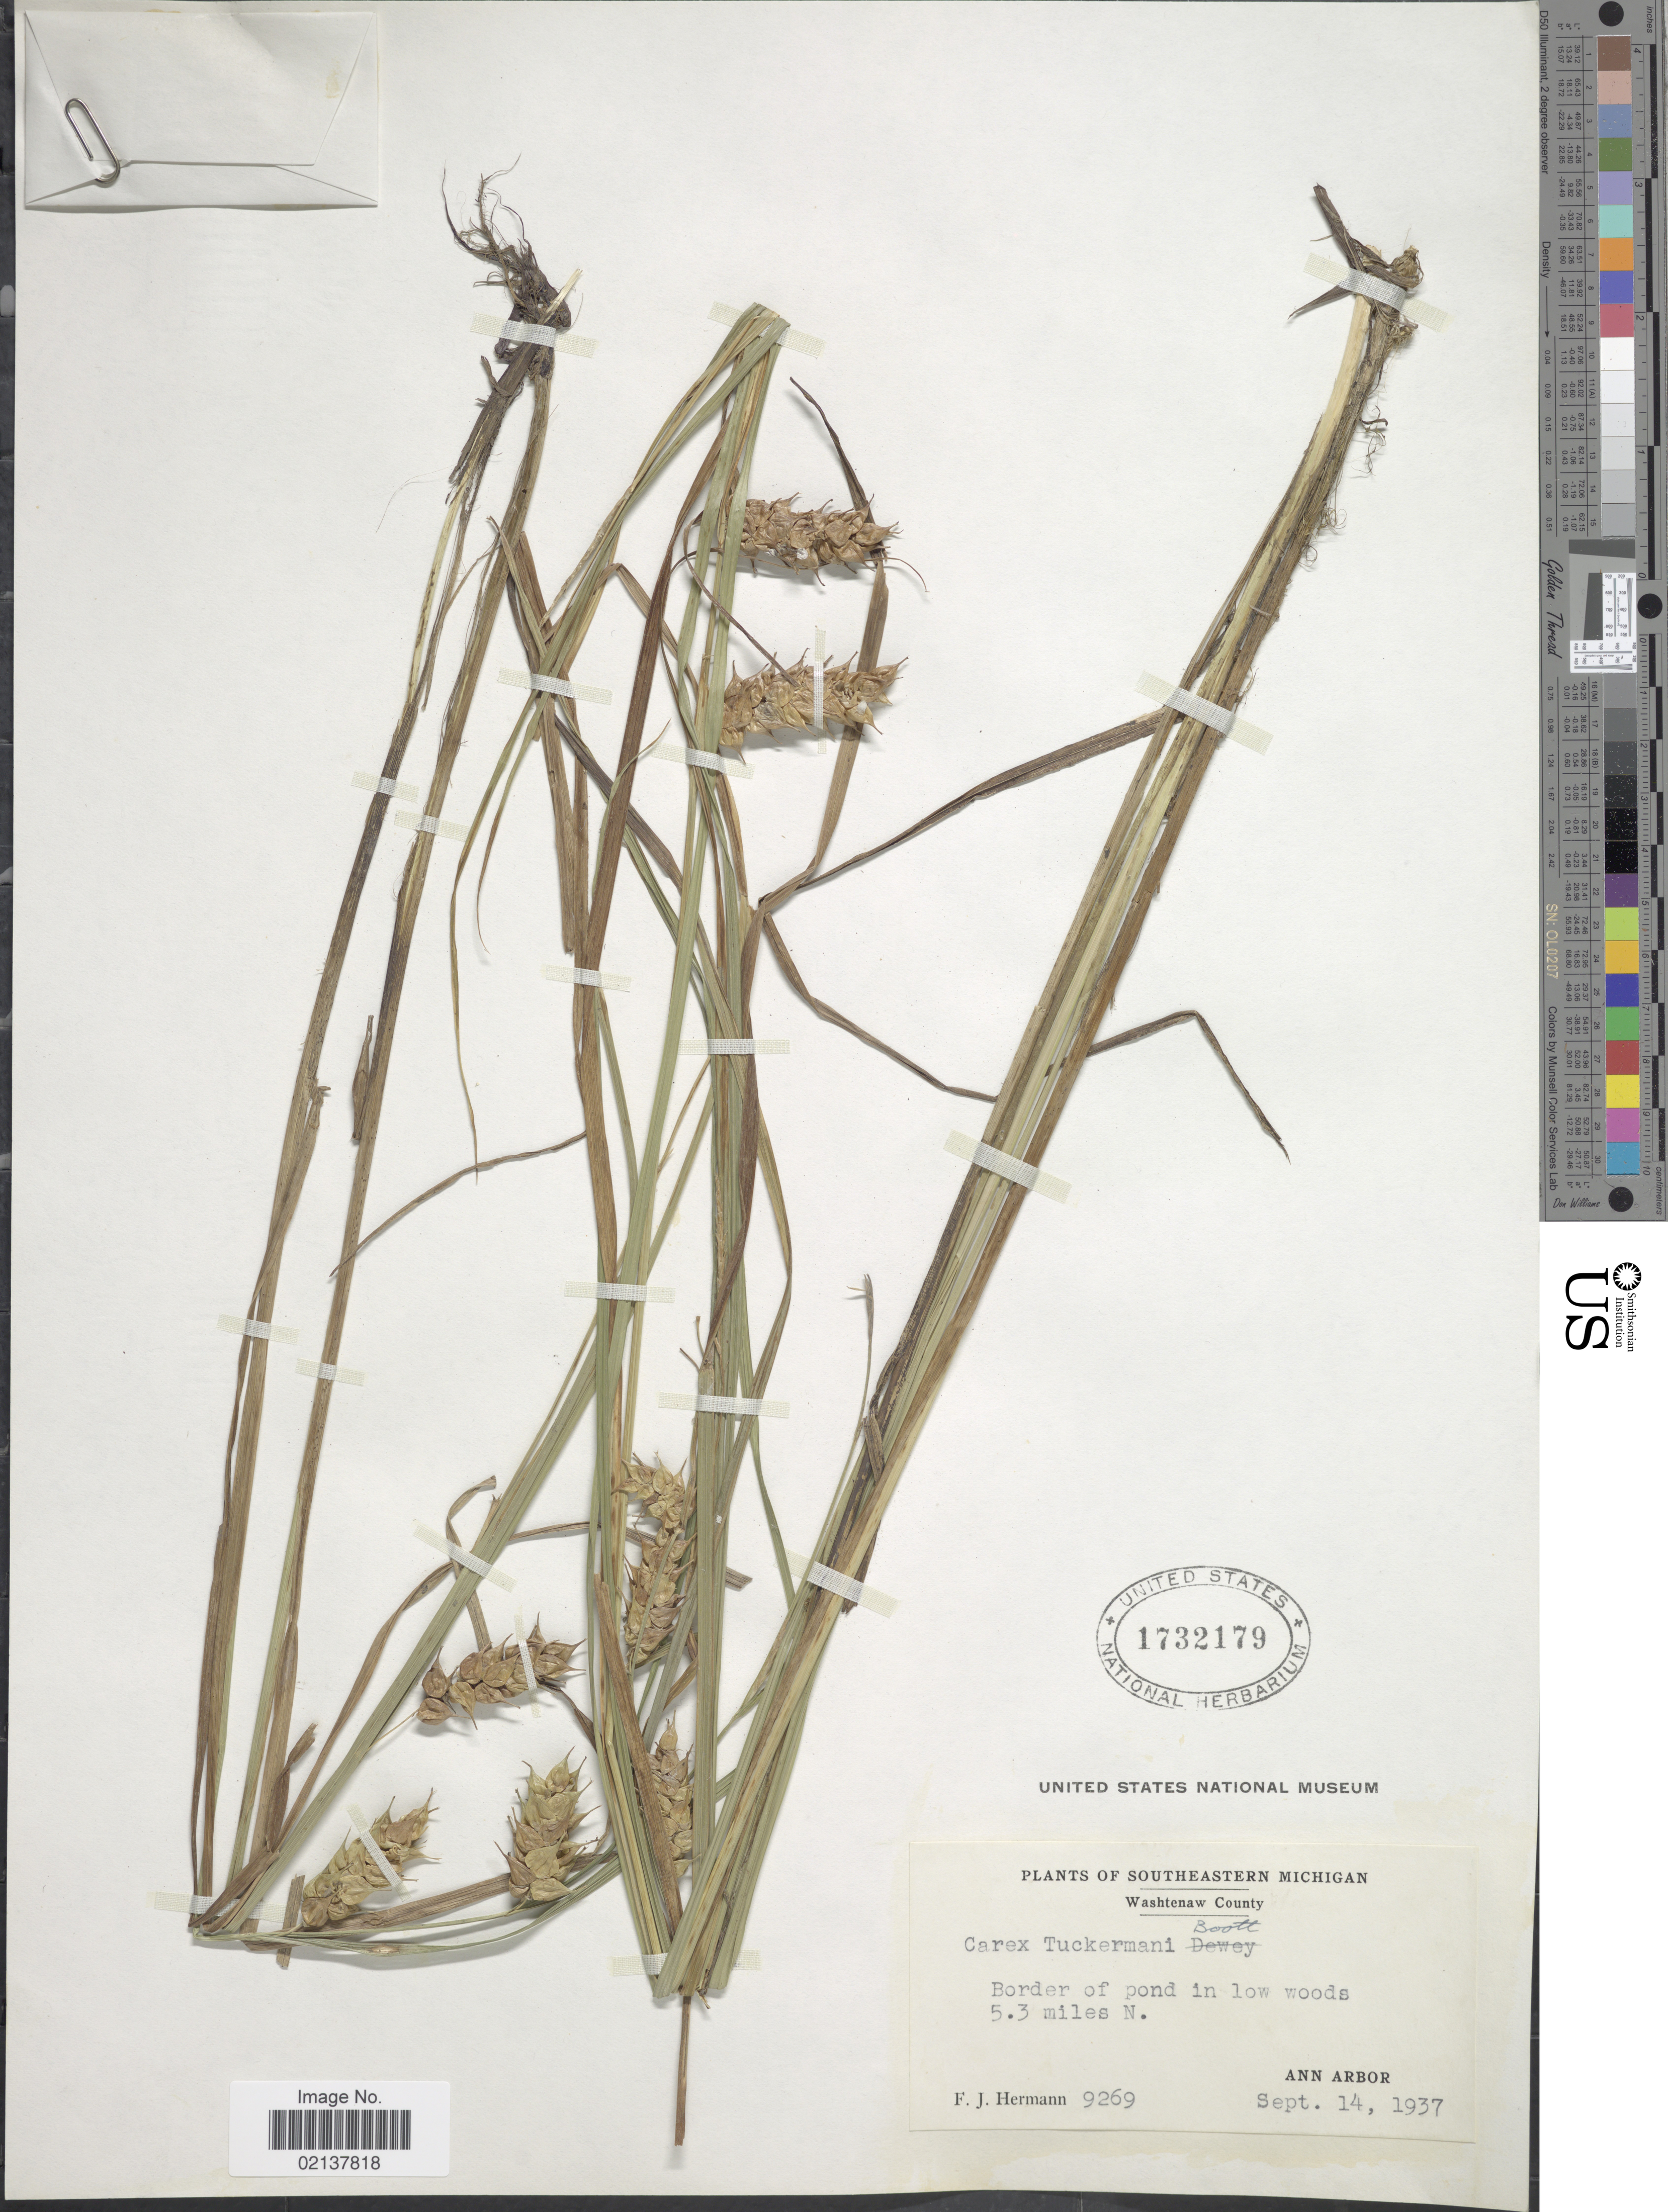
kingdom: Plantae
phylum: Tracheophyta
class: Liliopsida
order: Poales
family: Cyperaceae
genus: Carex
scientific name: Carex tuckermanii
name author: Boott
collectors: F. J. Hermann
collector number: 9269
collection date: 1937-09-14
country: United States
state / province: Michigan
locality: Southeastern Michigan, Washtenaw County, Border of pond in low woods, 5.3 miles N. Ann Arbor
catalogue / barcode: US 1732179